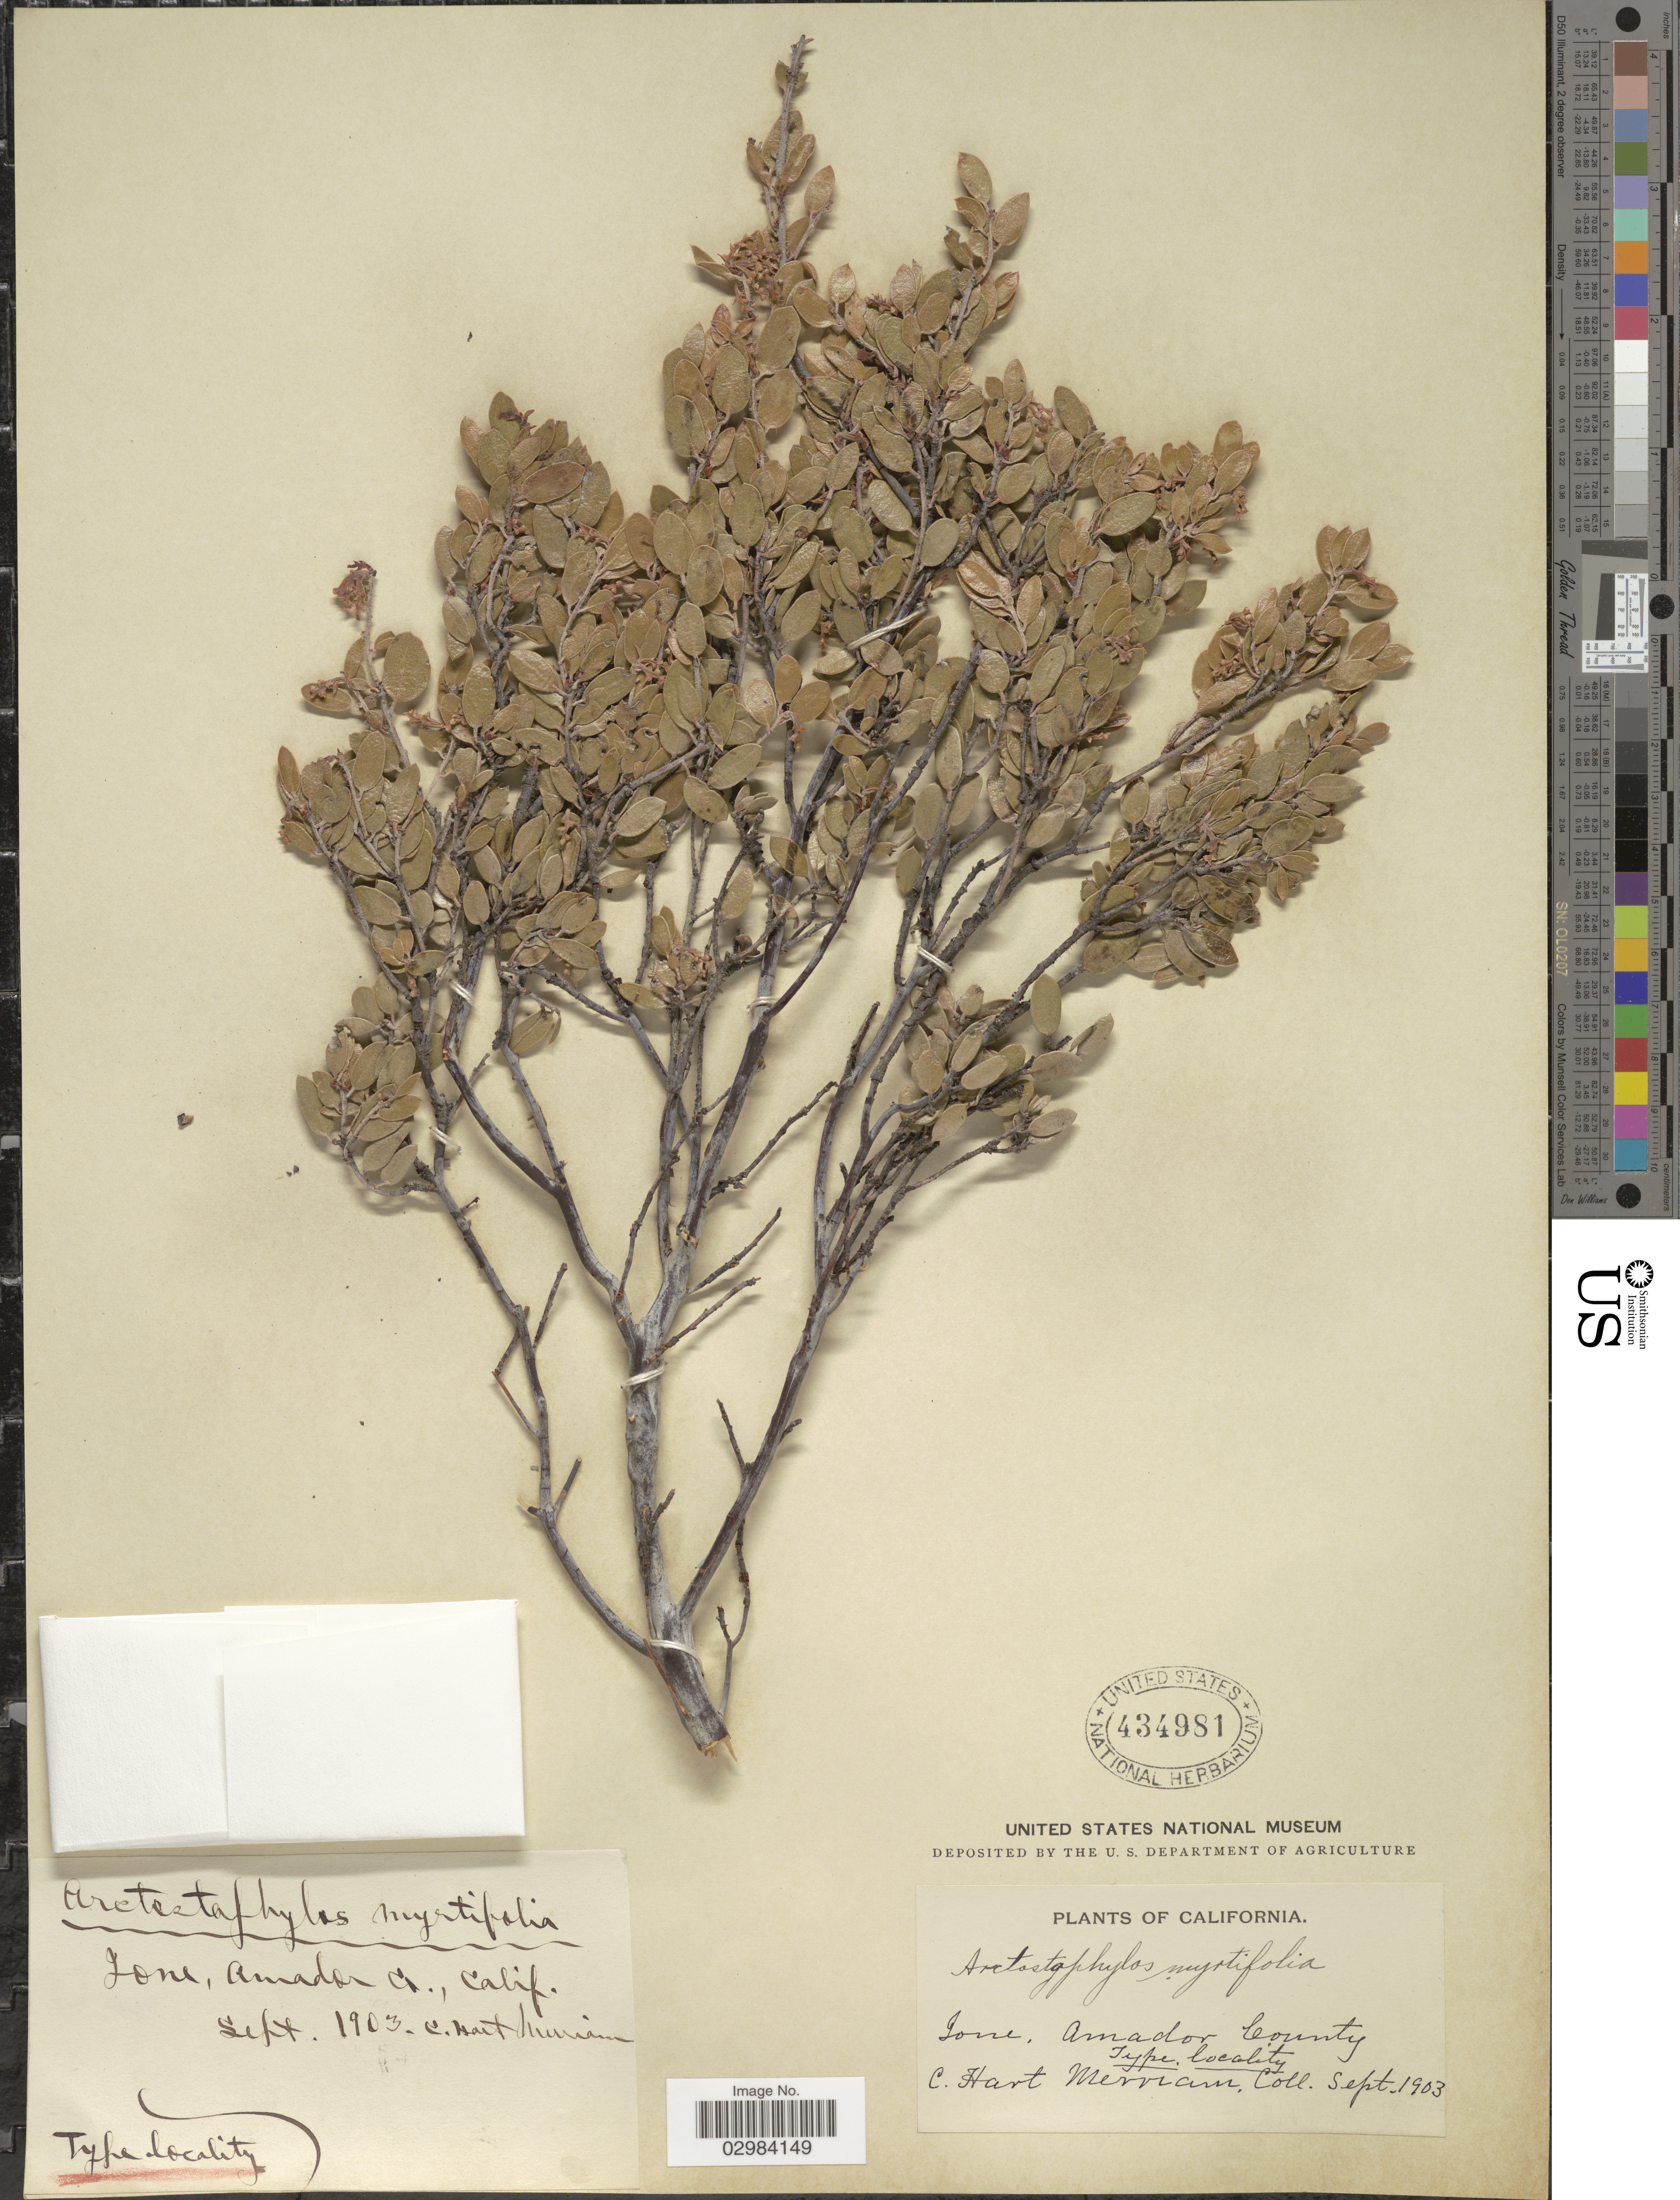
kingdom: Plantae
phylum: Tracheophyta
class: Magnoliopsida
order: Ericales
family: Ericaceae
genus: Arctostaphylos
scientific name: Arctostaphylos myrtifolia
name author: Parry in Greene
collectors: C. Hart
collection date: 1903-09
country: United States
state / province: California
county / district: Amador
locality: Ione, Amador County.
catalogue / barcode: US 434981